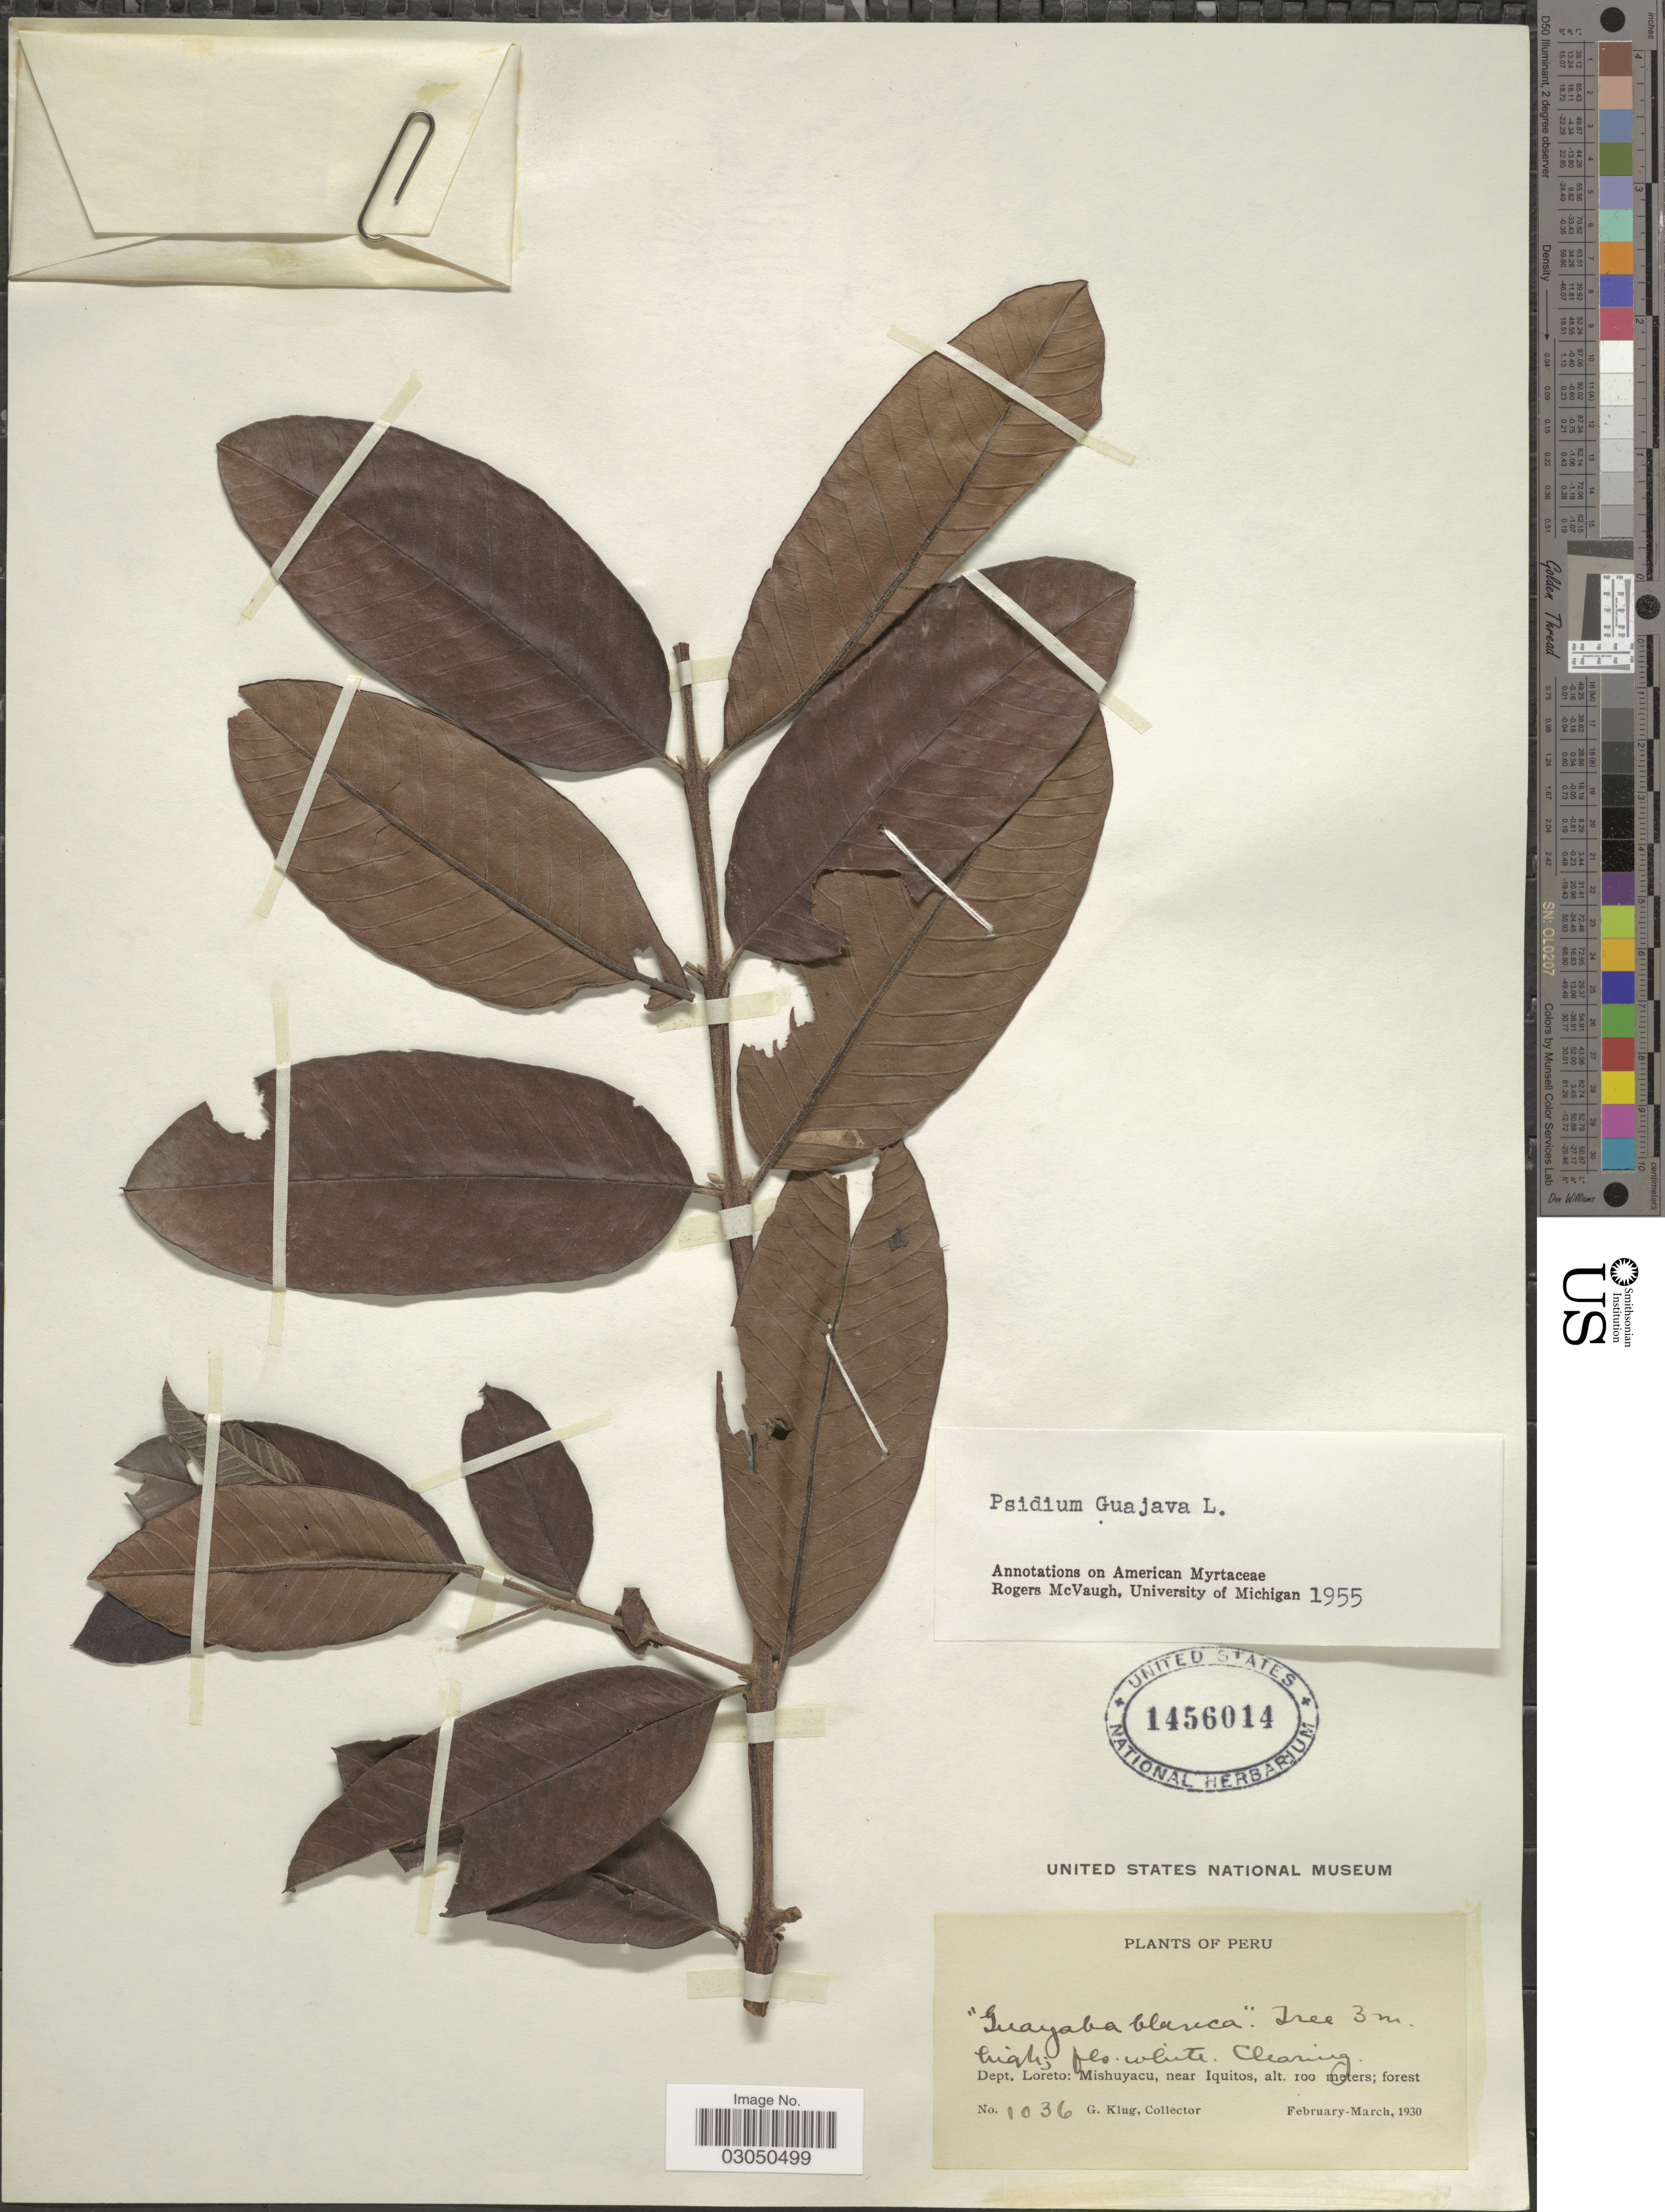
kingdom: Plantae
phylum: Tracheophyta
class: Magnoliopsida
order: Myrtales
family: Myrtaceae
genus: Psidium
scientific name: Psidium guajava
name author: L.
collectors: G. Klug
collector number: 1036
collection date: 1930-02/1930-03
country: Peru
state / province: Loreto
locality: Dept. Loreto: Mishuyacu, near Iquitos.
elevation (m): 100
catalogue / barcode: US 1456014